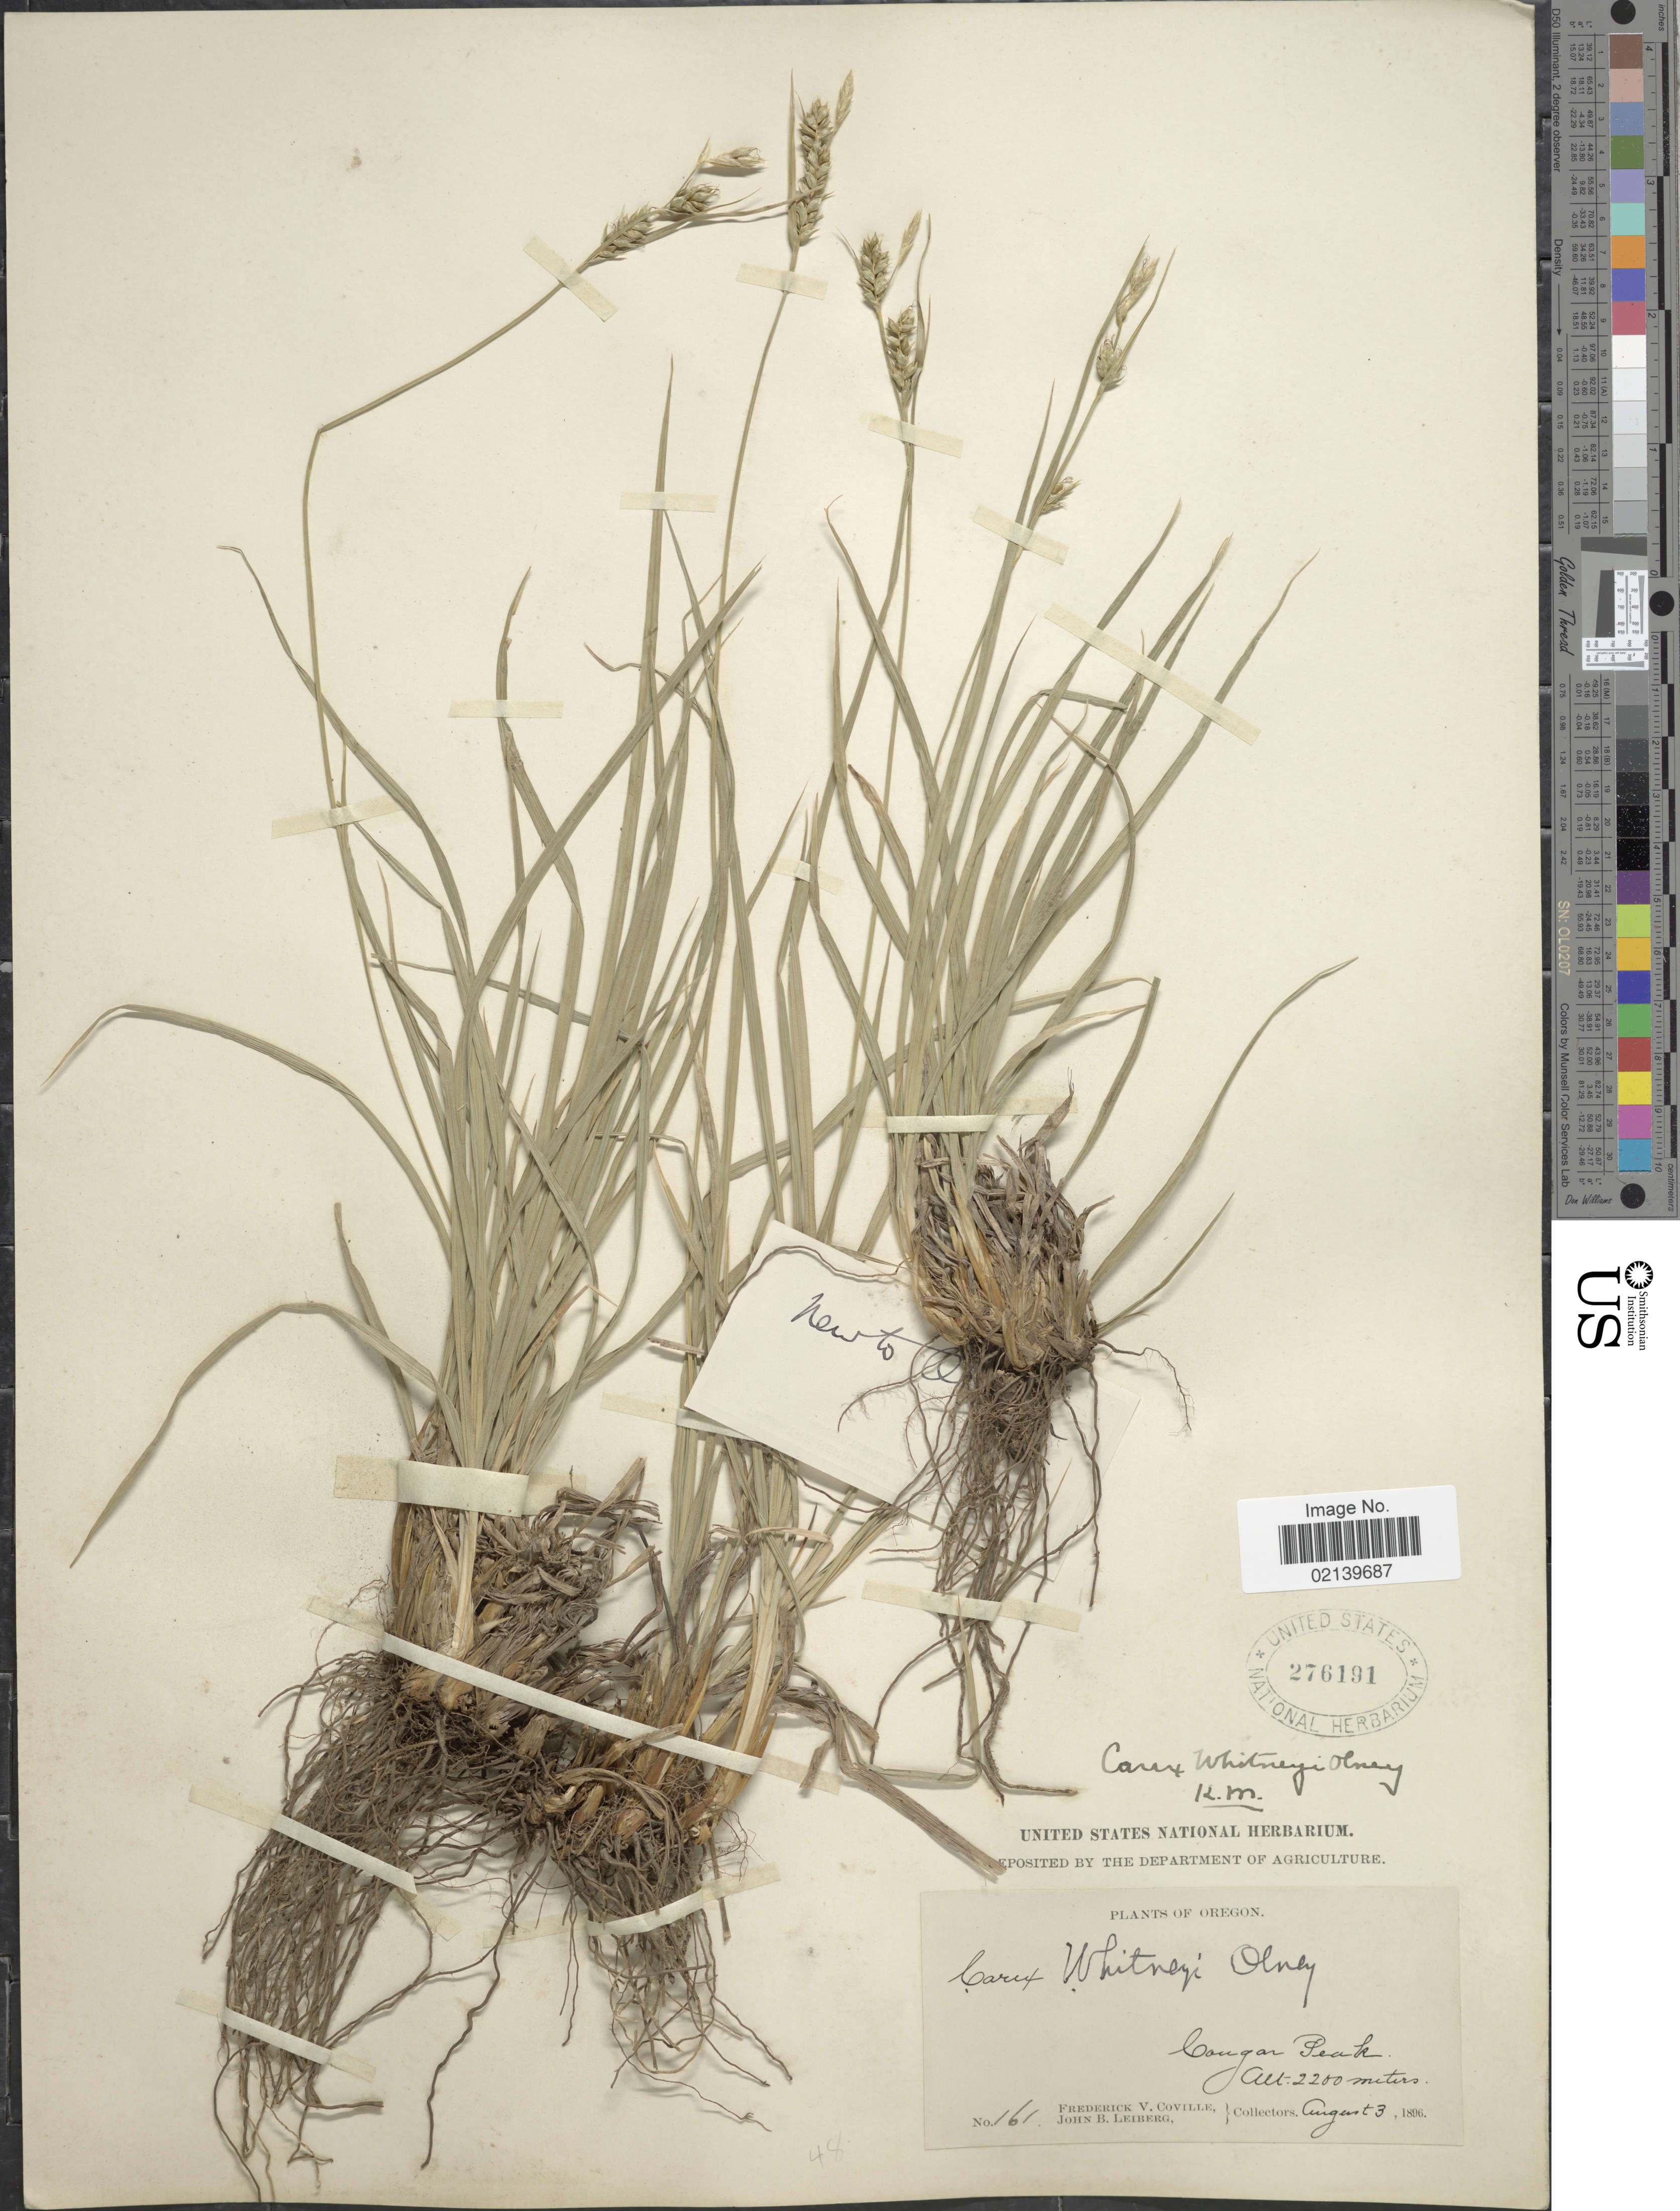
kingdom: Plantae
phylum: Tracheophyta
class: Liliopsida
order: Poales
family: Cyperaceae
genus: Carex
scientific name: Carex whitneyi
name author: Olney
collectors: F. V. Coville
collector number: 161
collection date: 1896-08-03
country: United States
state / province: Oregon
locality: Cougar Peak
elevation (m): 2200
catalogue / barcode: US 276191